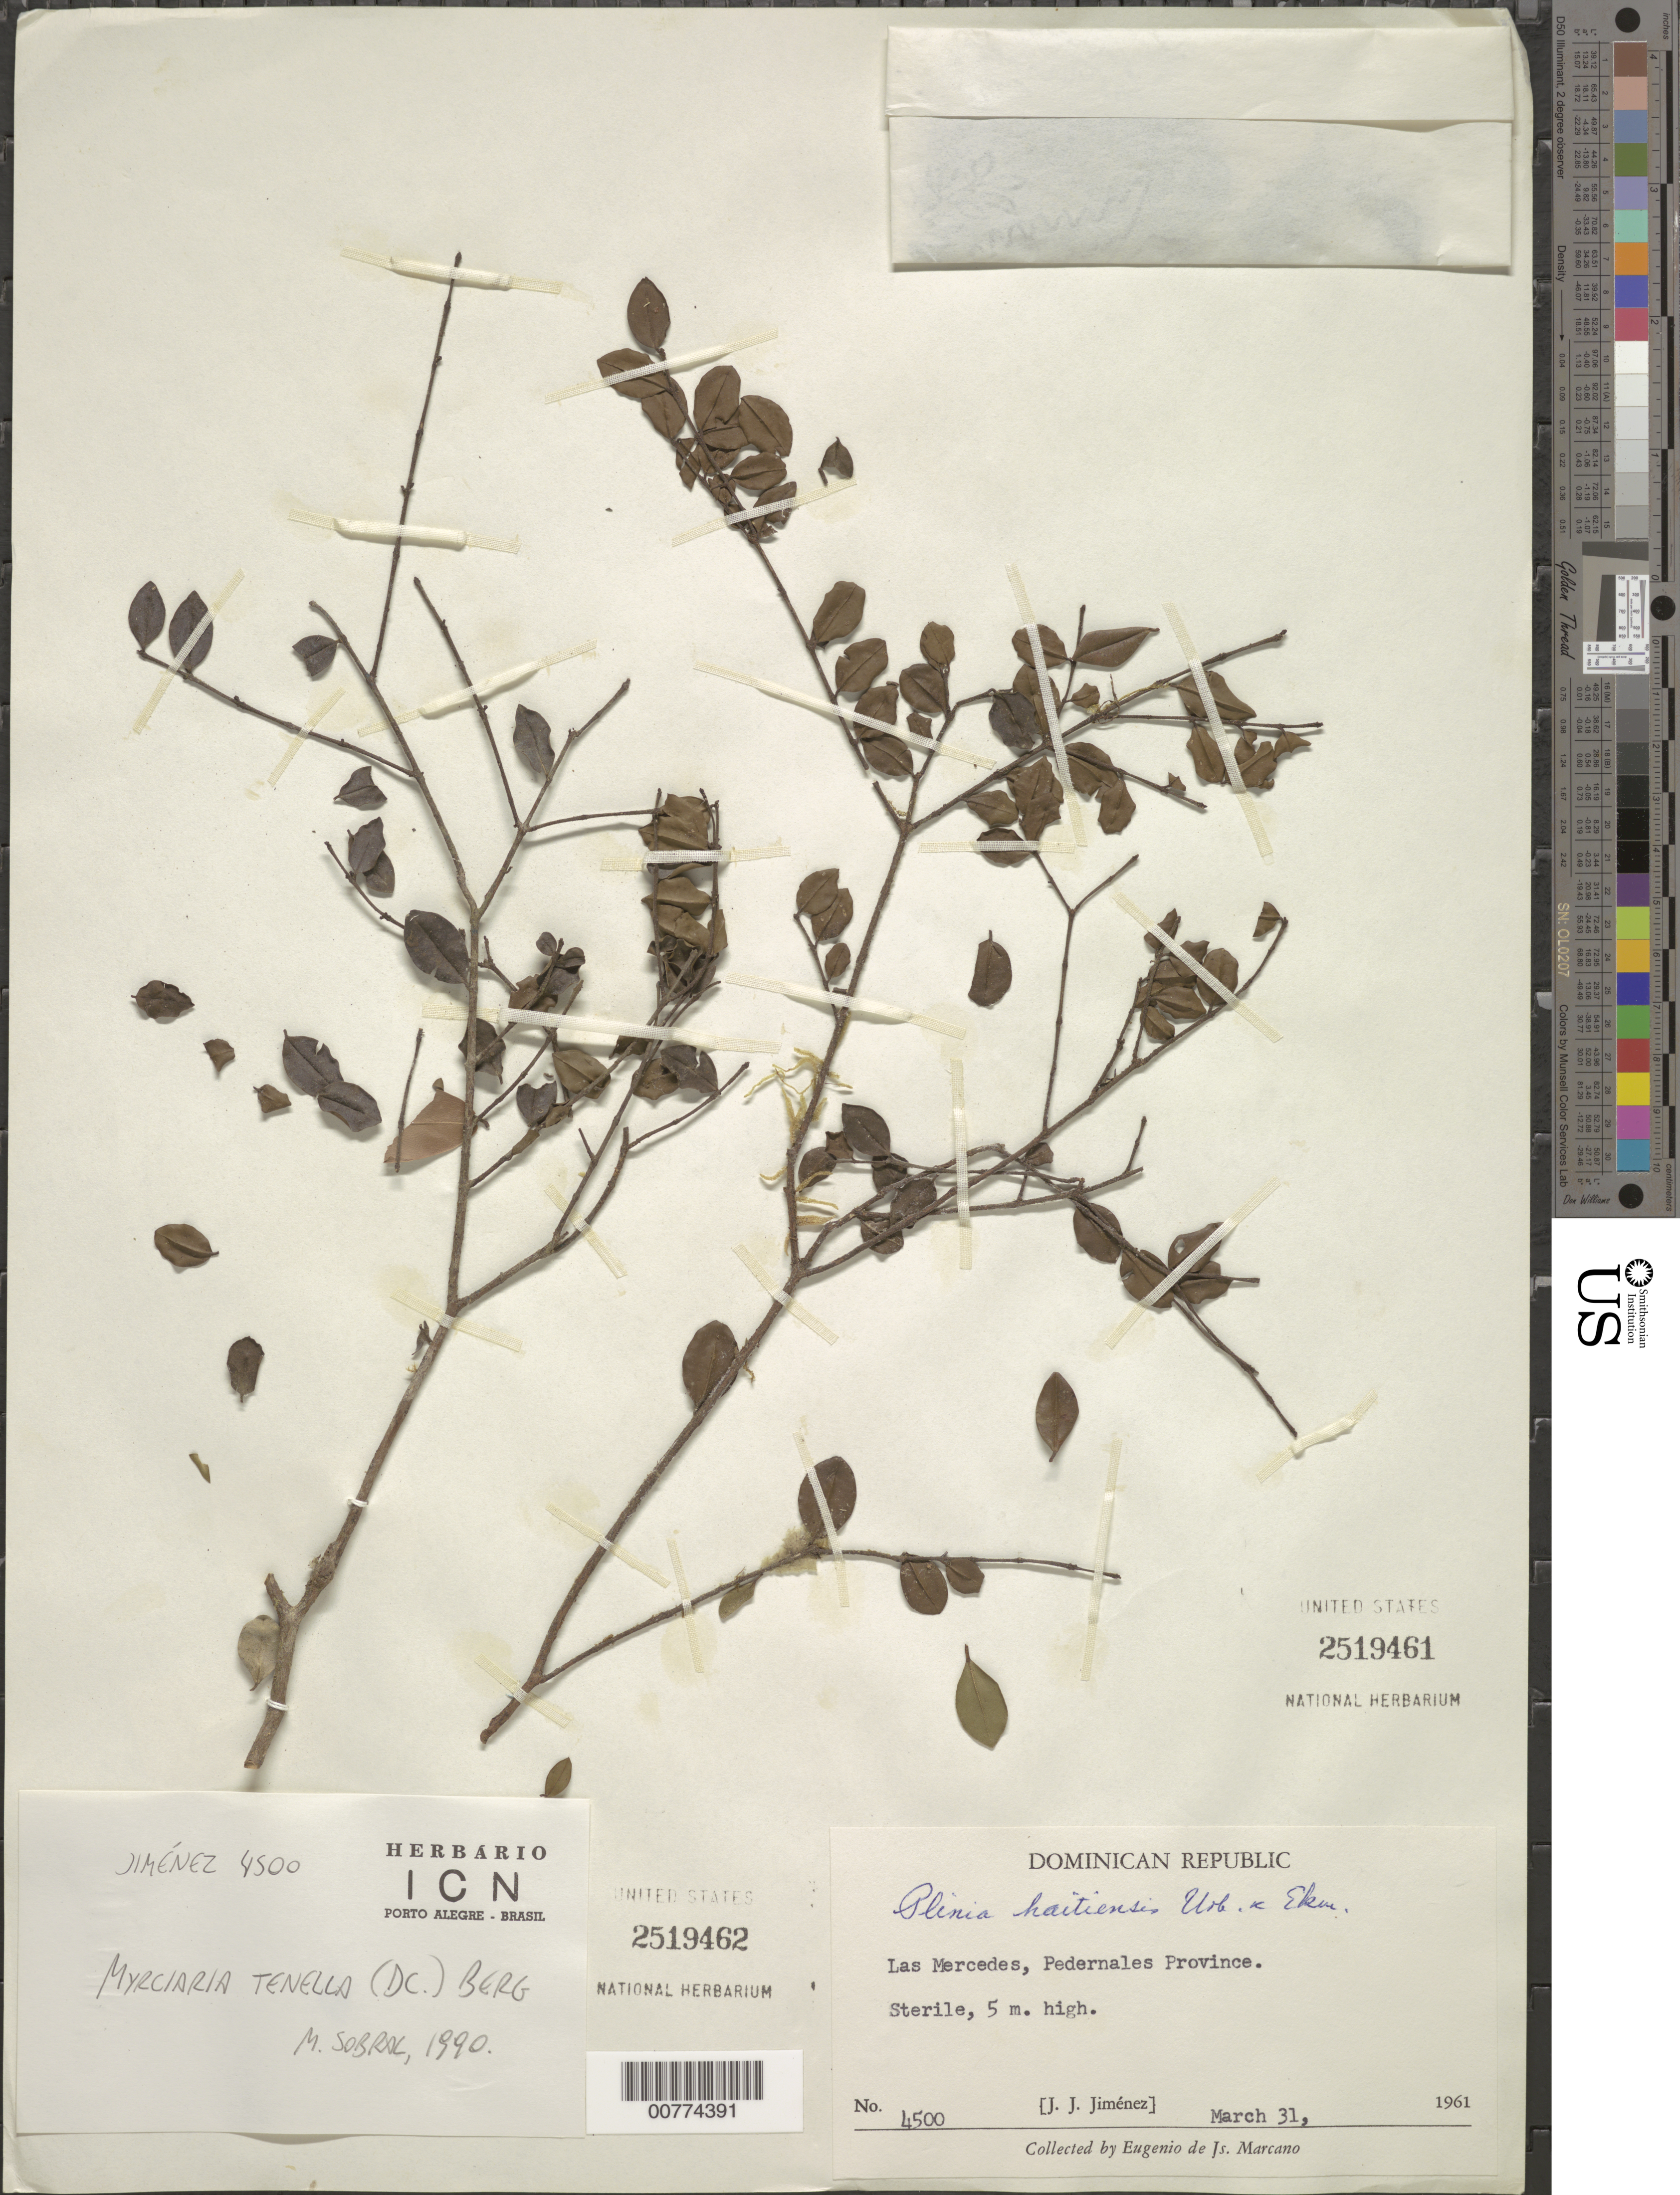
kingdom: Plantae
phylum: Tracheophyta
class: Magnoliopsida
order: Myrtales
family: Myrtaceae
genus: Myrciaria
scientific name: Myrciaria tenella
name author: (DC.) O. Berg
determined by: Sobral, M.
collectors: J. J. Jiménez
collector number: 4500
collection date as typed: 31 Mar 1961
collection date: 1961-03-31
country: Dominican Republic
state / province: Pedernales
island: Hispaniola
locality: Las Mercedes.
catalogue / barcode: US 2519461